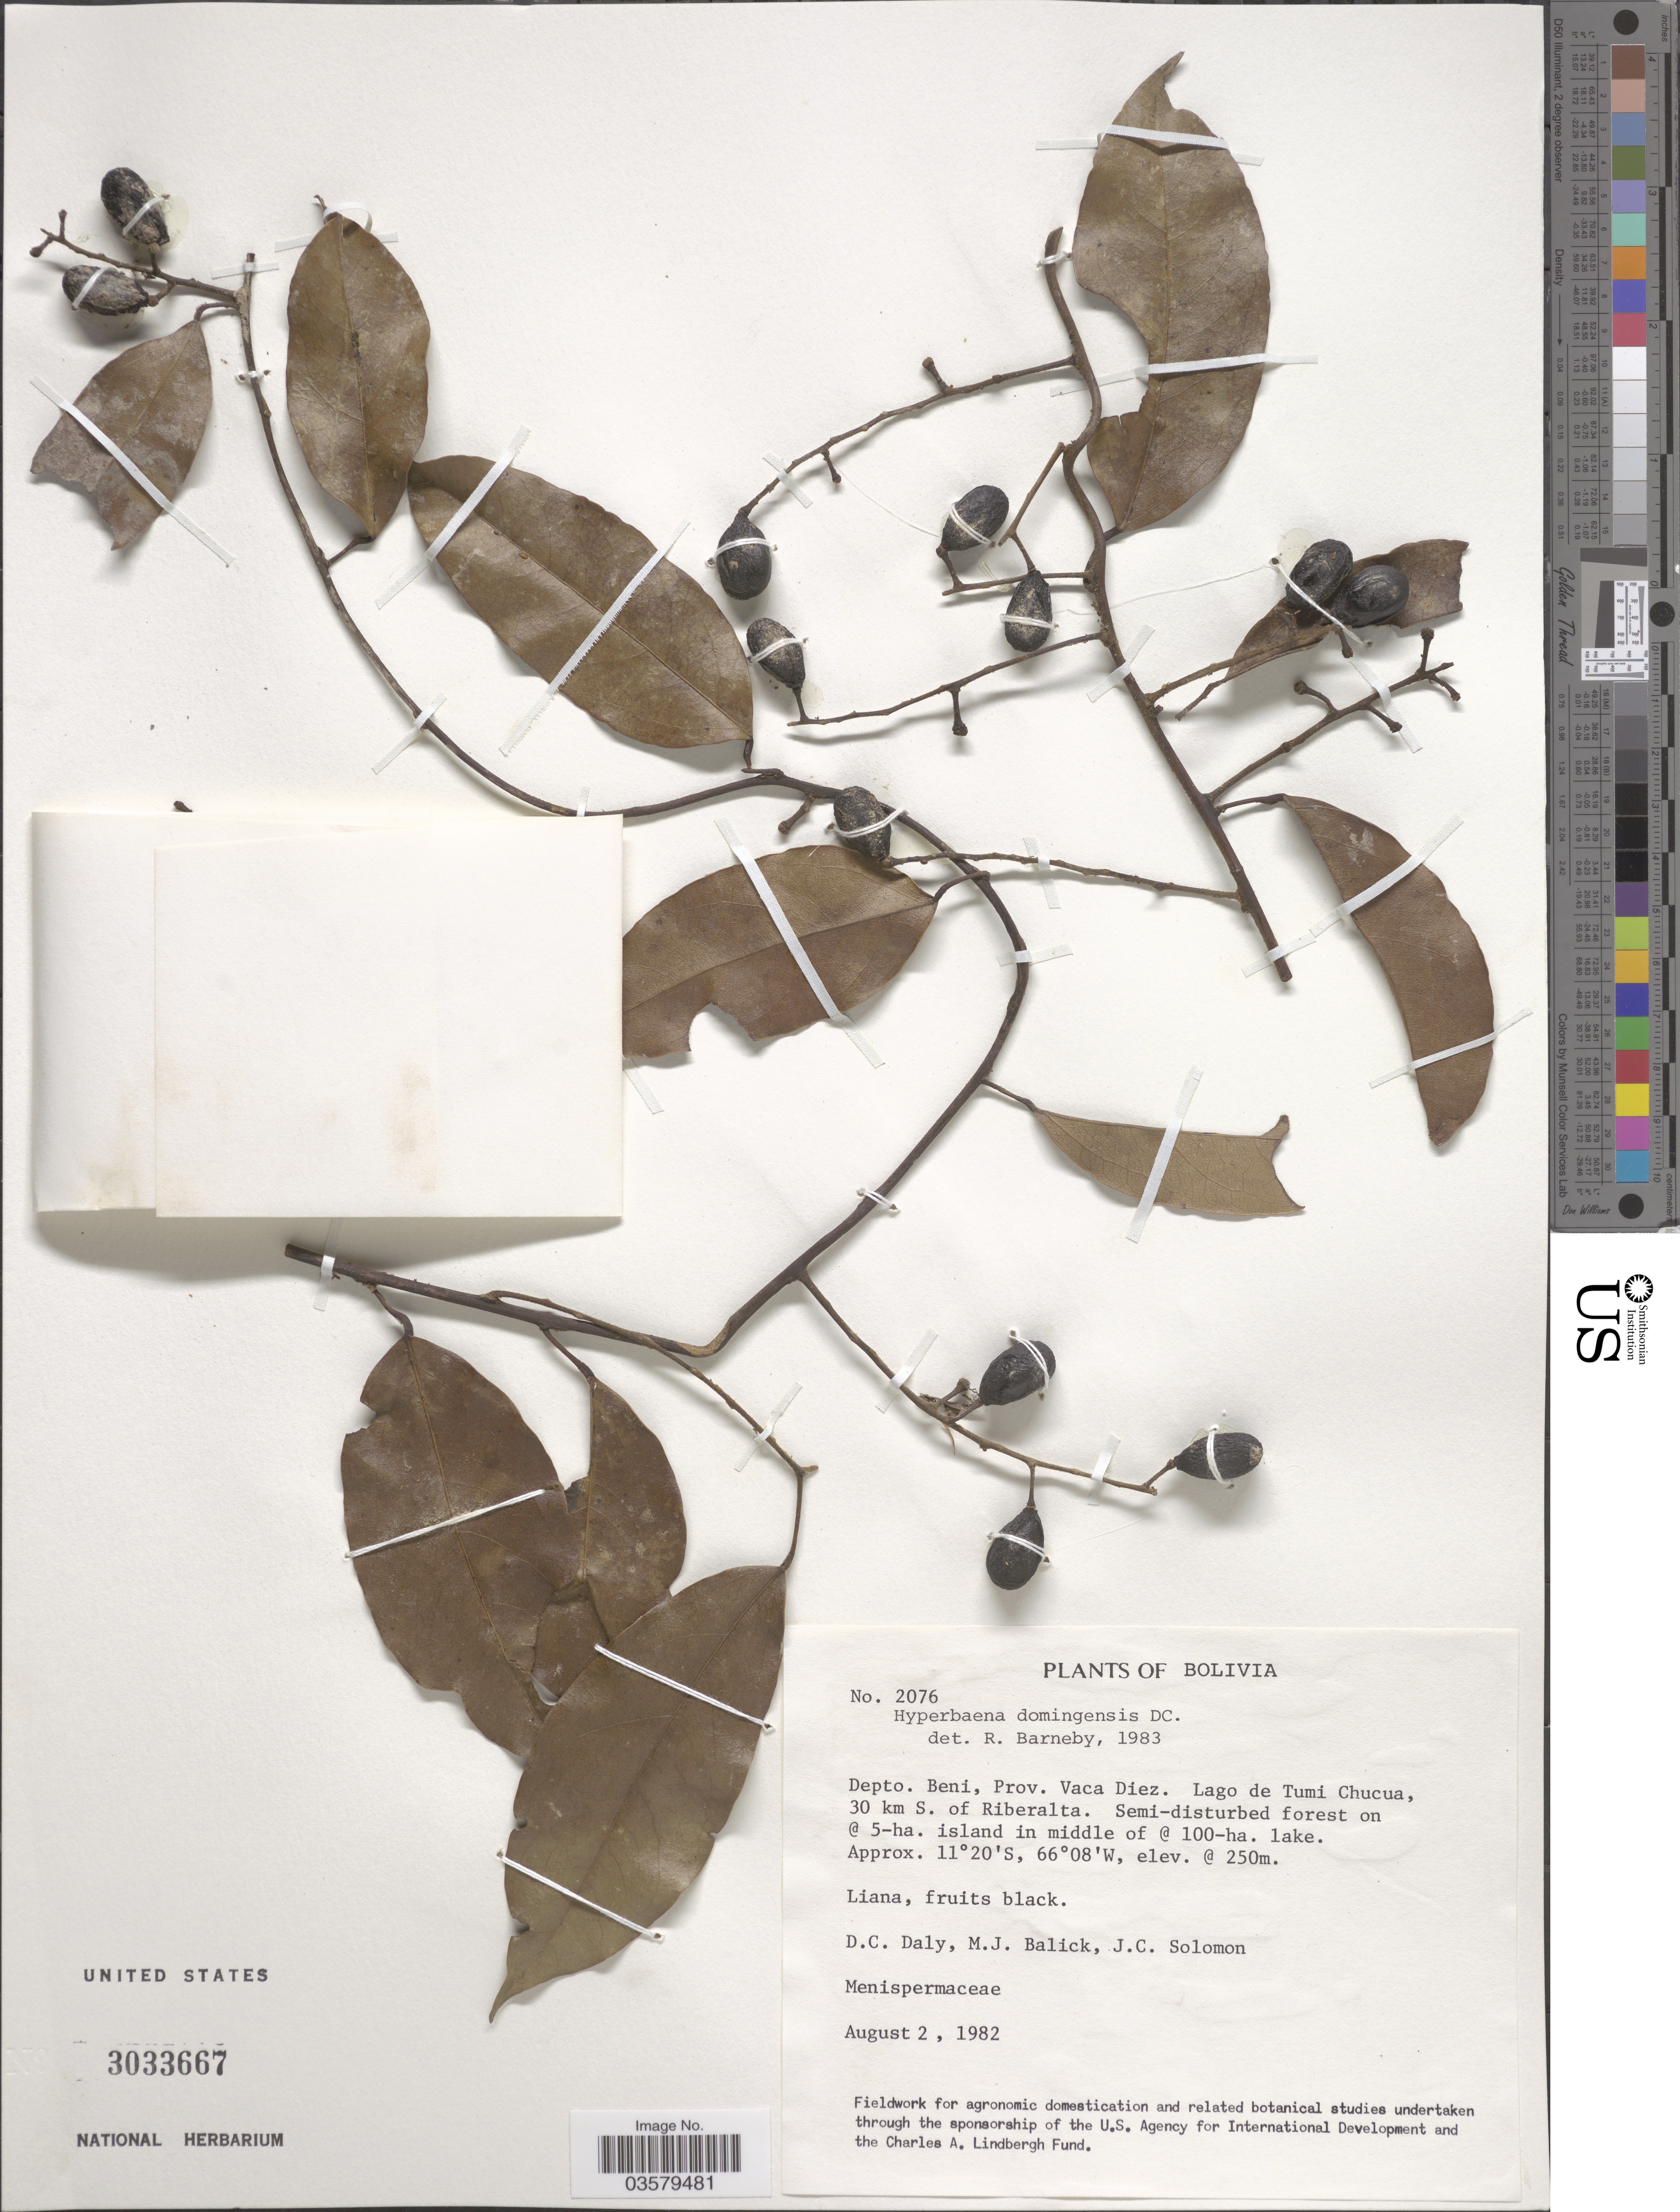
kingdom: Plantae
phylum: Tracheophyta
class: Magnoliopsida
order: Ranunculales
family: Menispermaceae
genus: Hyperbaena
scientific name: Hyperbaena domingensis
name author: (DC.) Benth.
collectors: D. C. Daly, M. J. Balick & J. C. Solomon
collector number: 2076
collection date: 1982-08-02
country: Bolivia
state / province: Beni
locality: Depto. Beni, Prov. Vaca Diez. Lago de Tumi Chucua, 30 km S. of Riberalta.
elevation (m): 250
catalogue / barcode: US 3033667